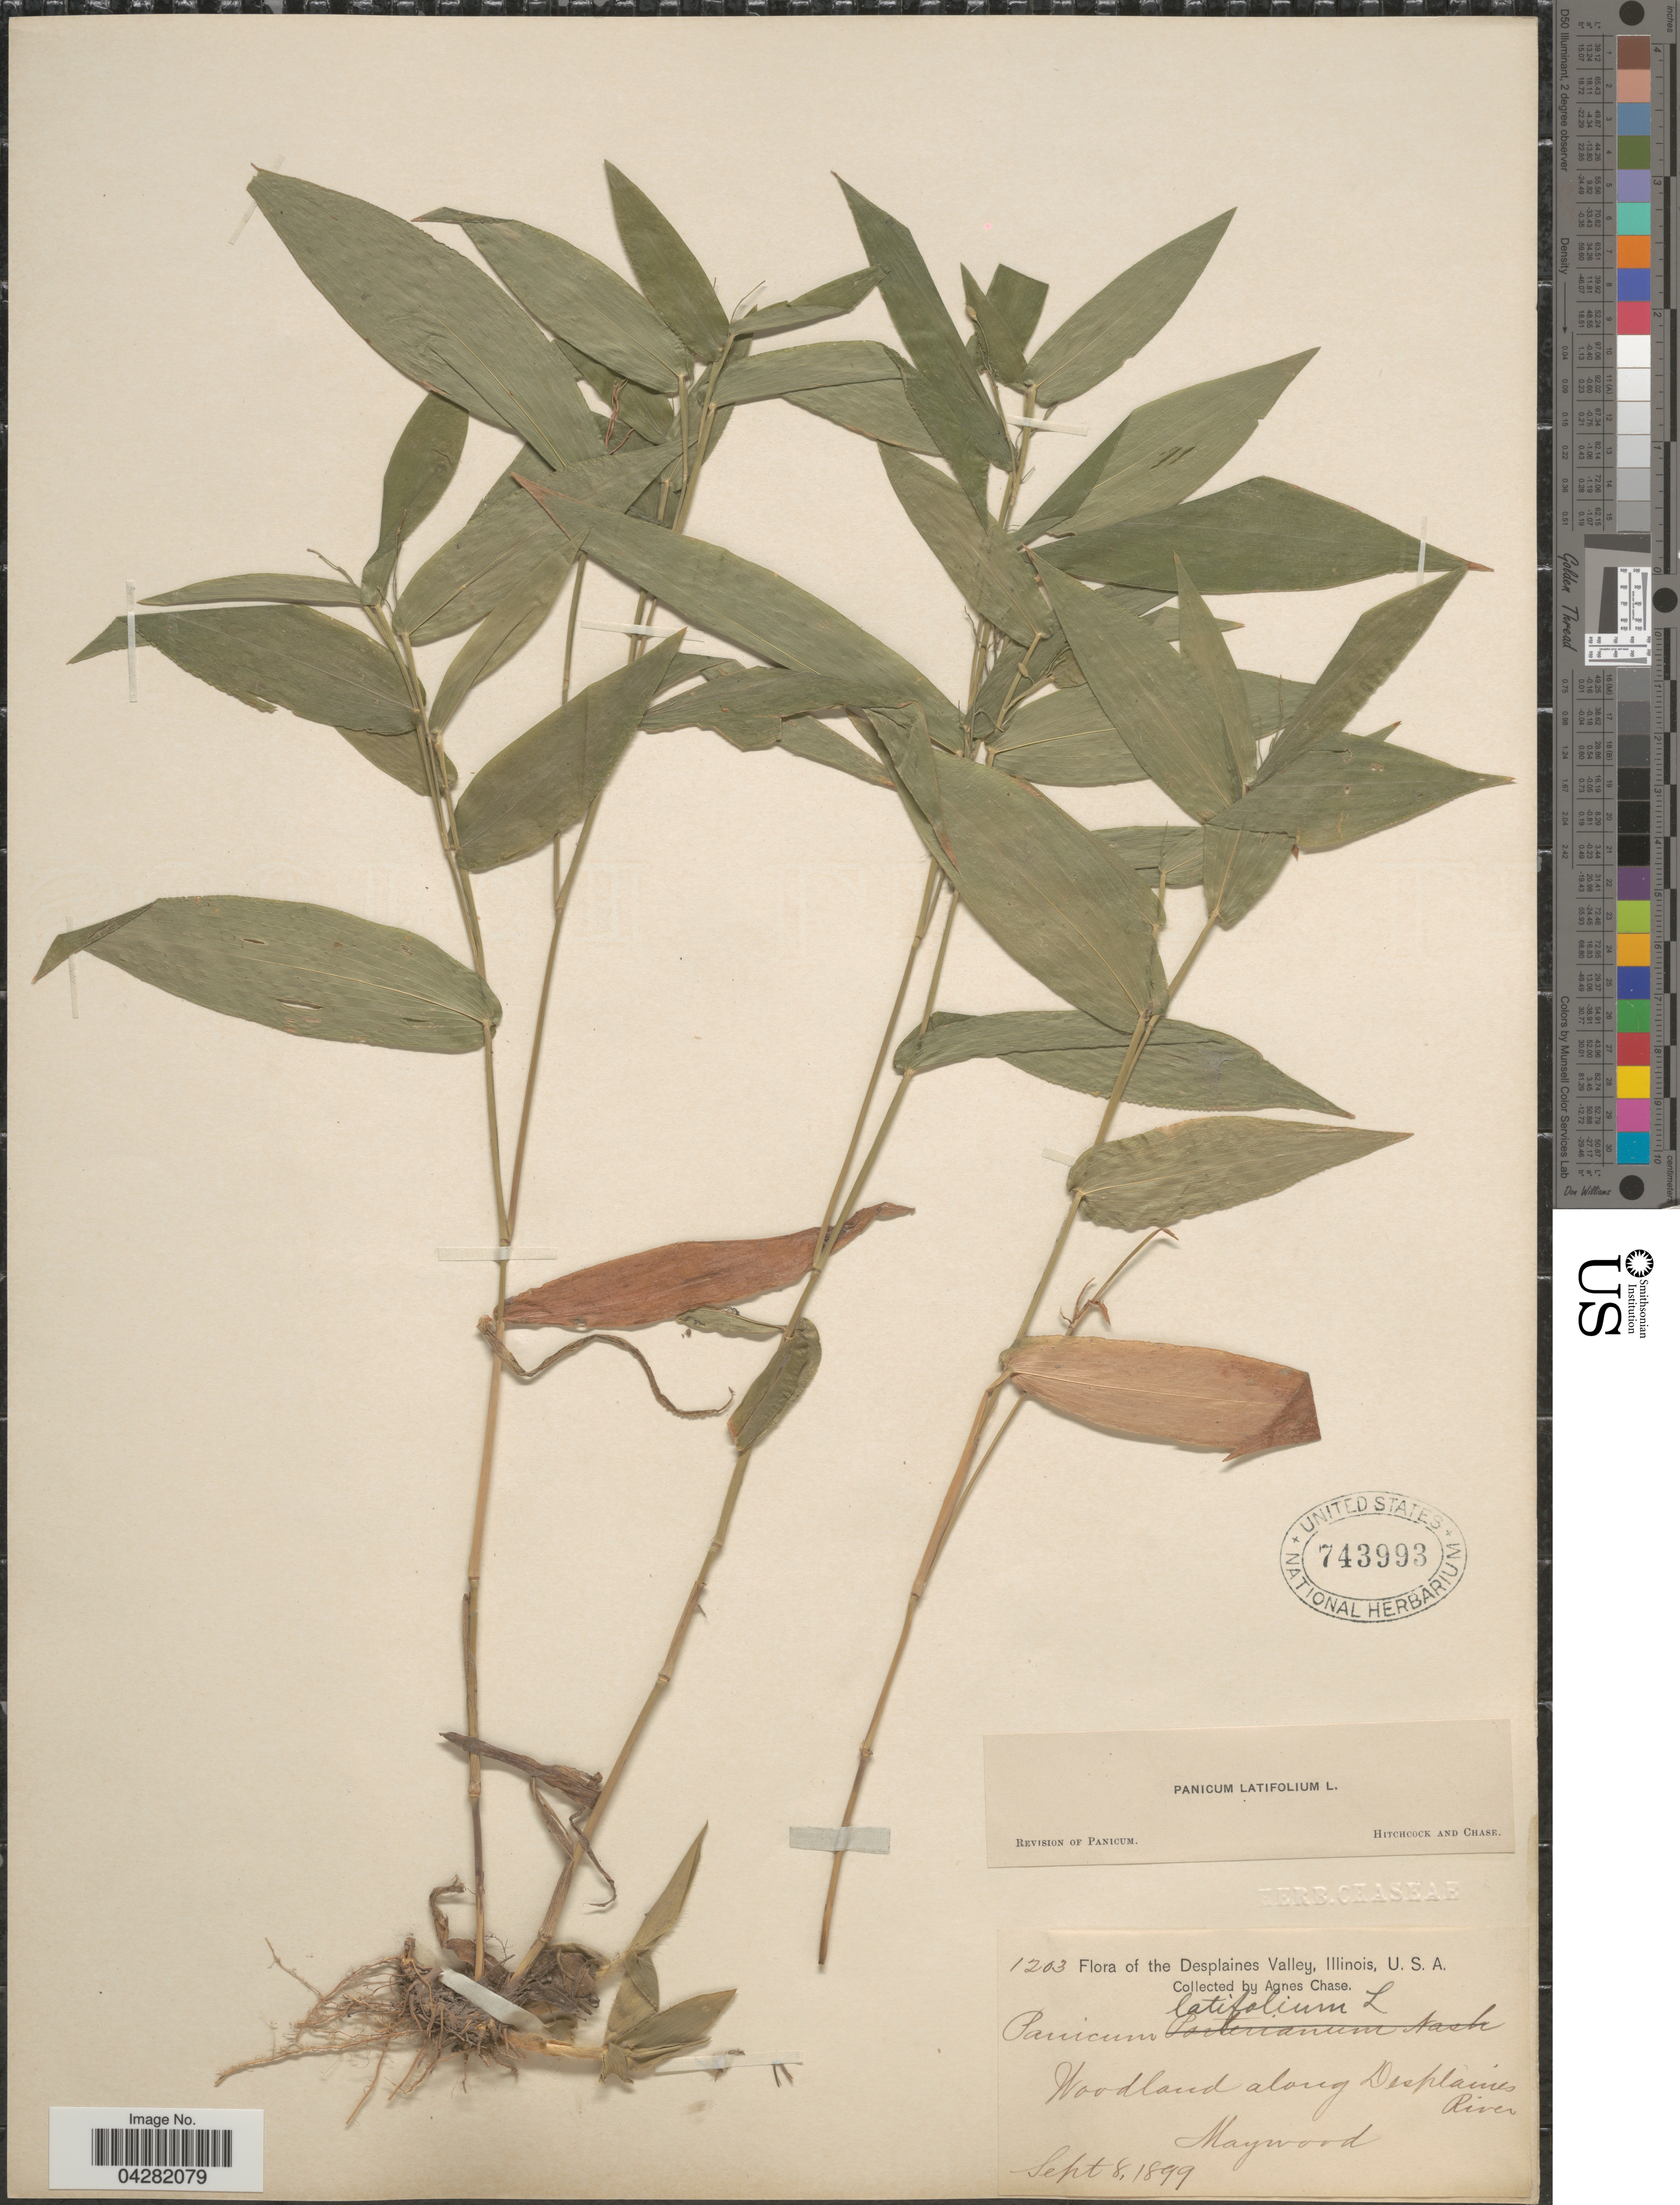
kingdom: Plantae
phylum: Tracheophyta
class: Liliopsida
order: Poales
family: Poaceae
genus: Dichanthelium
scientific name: Dichanthelium latifolium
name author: (L.) Harvill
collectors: A. Chase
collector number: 1203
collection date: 1899-09-08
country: United States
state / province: Illinois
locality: The Desplaines Valley. Woodland along Desplaines River. Maywood.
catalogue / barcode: US 743993